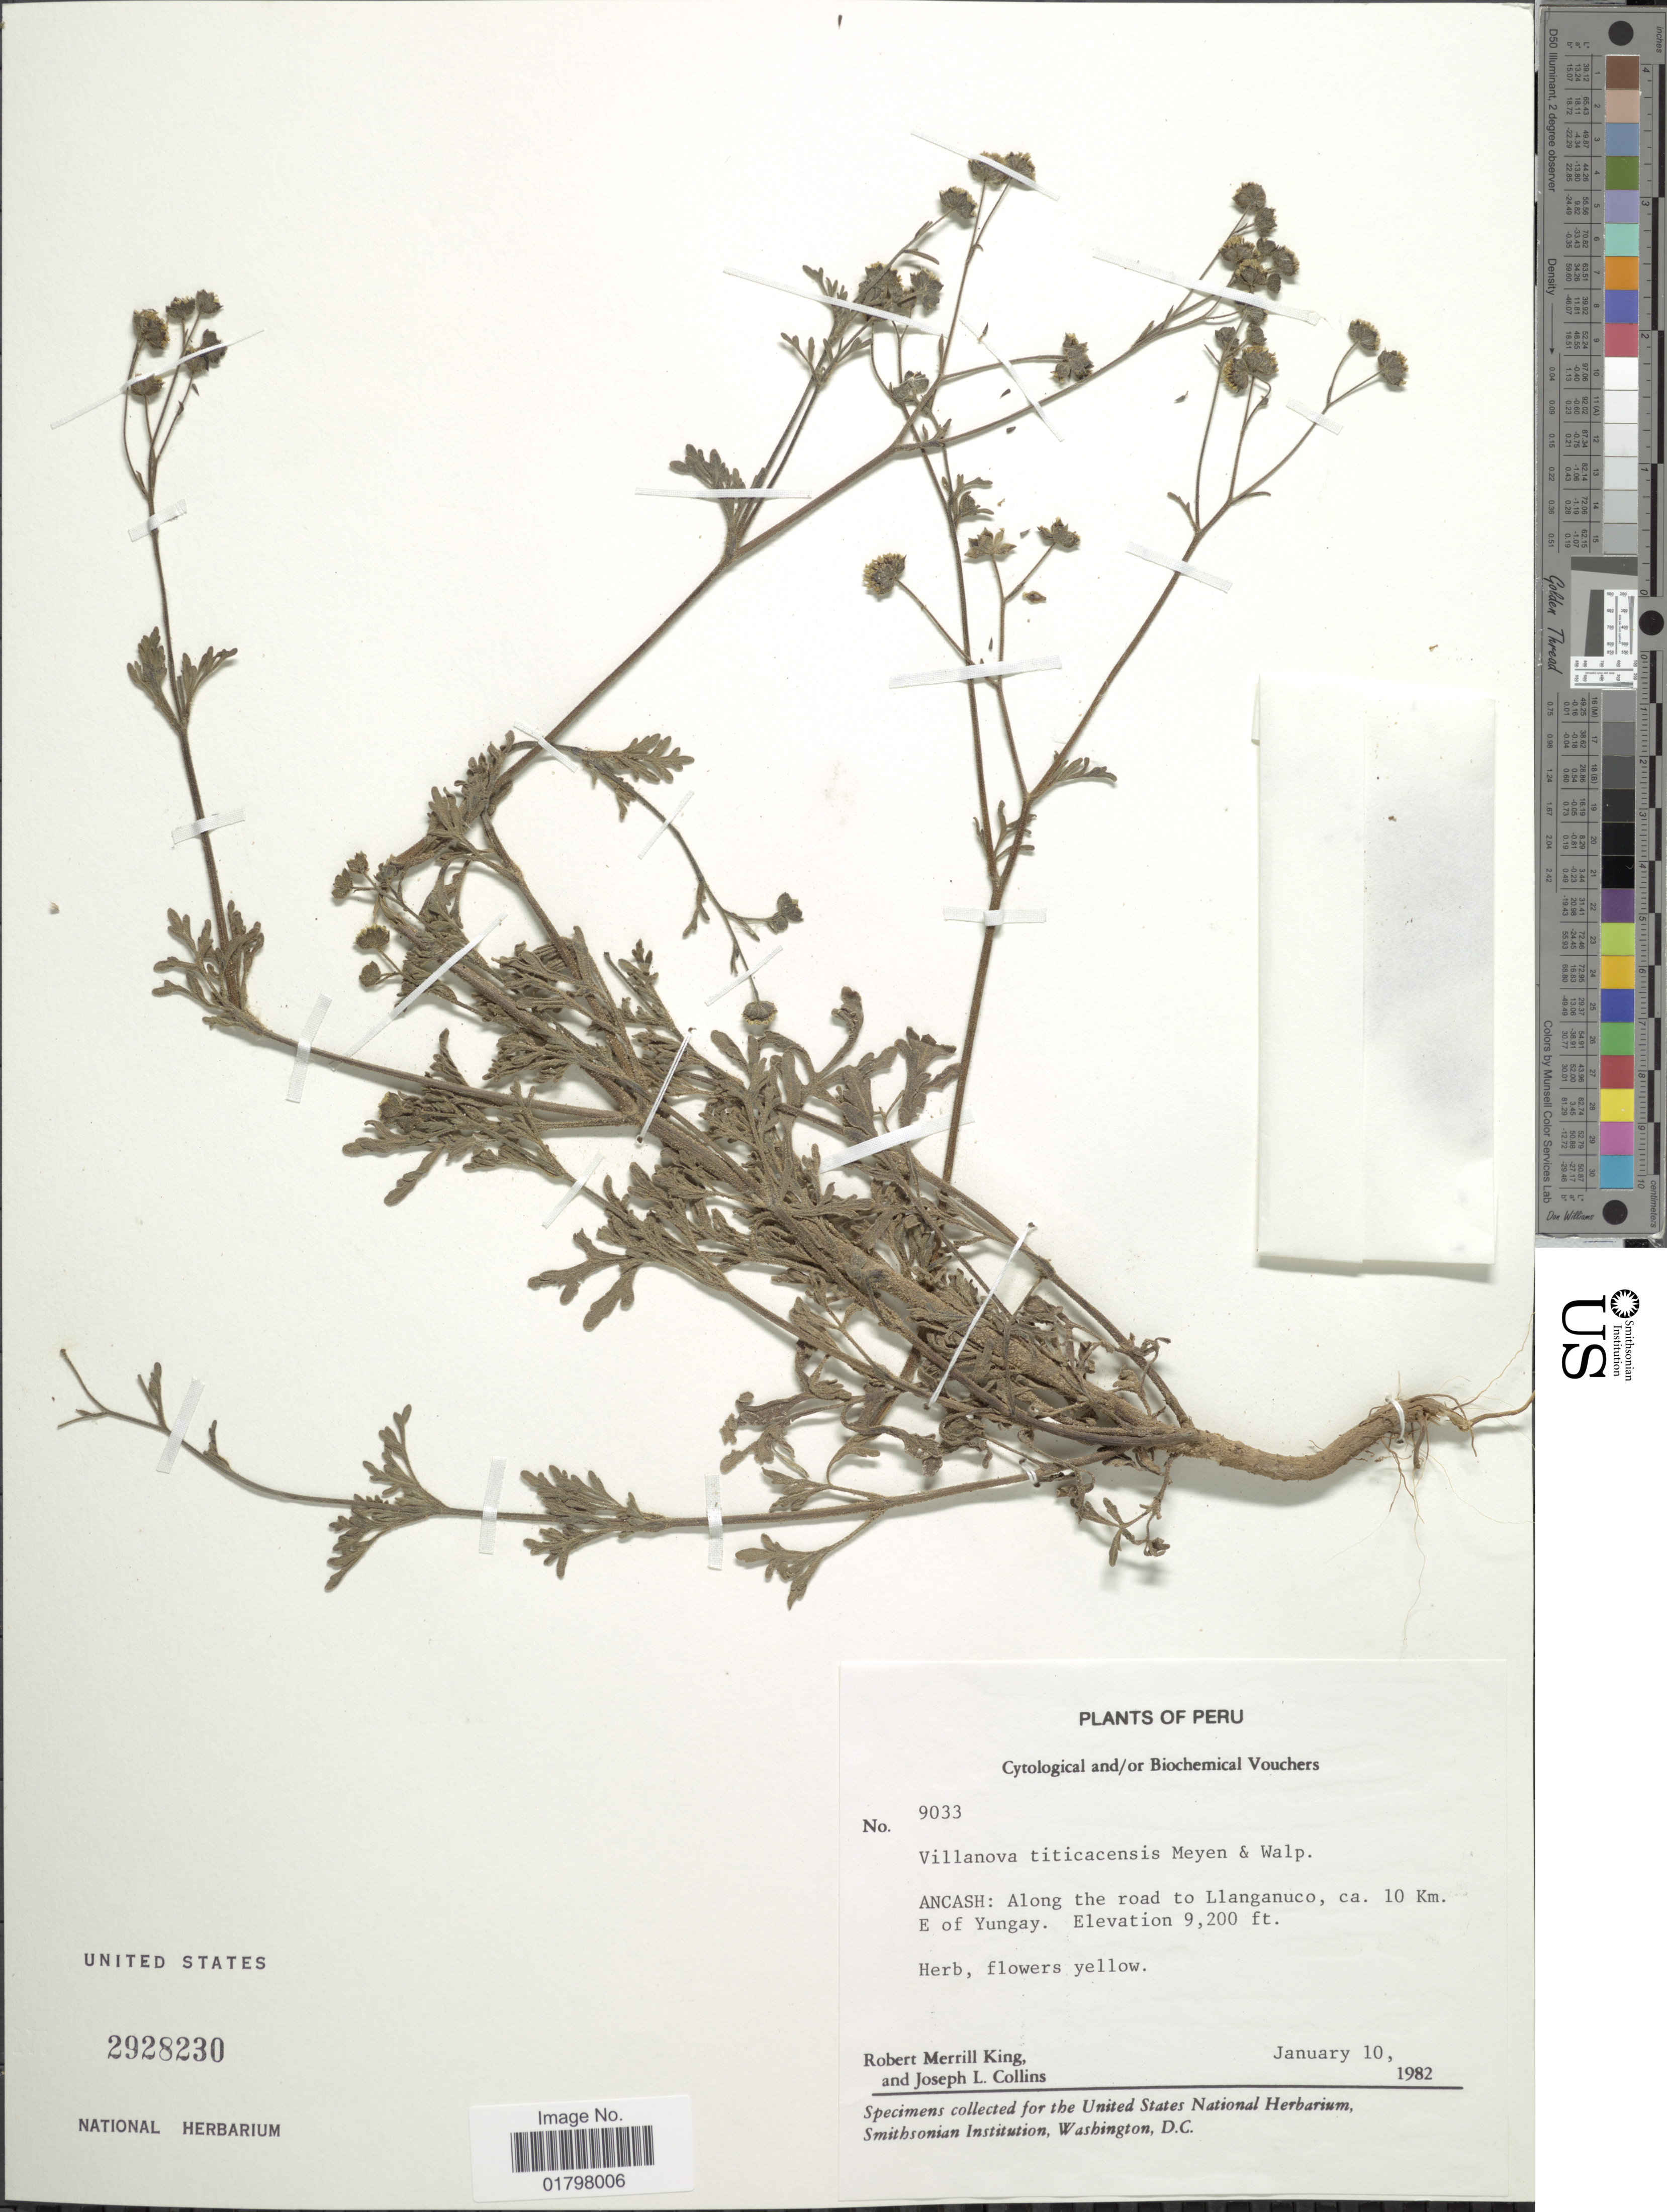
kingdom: Plantae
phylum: Tracheophyta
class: Magnoliopsida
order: Asterales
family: Asteraceae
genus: Vasquesia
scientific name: Vasquesia titicacensis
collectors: R. M. King & J. L. Collins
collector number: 9033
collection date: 1982-01-10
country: Peru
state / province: Ancash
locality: Ancash: Along the road to Llanganuco, ca. 10 Km. E of Yungay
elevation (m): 2804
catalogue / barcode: US 2928230